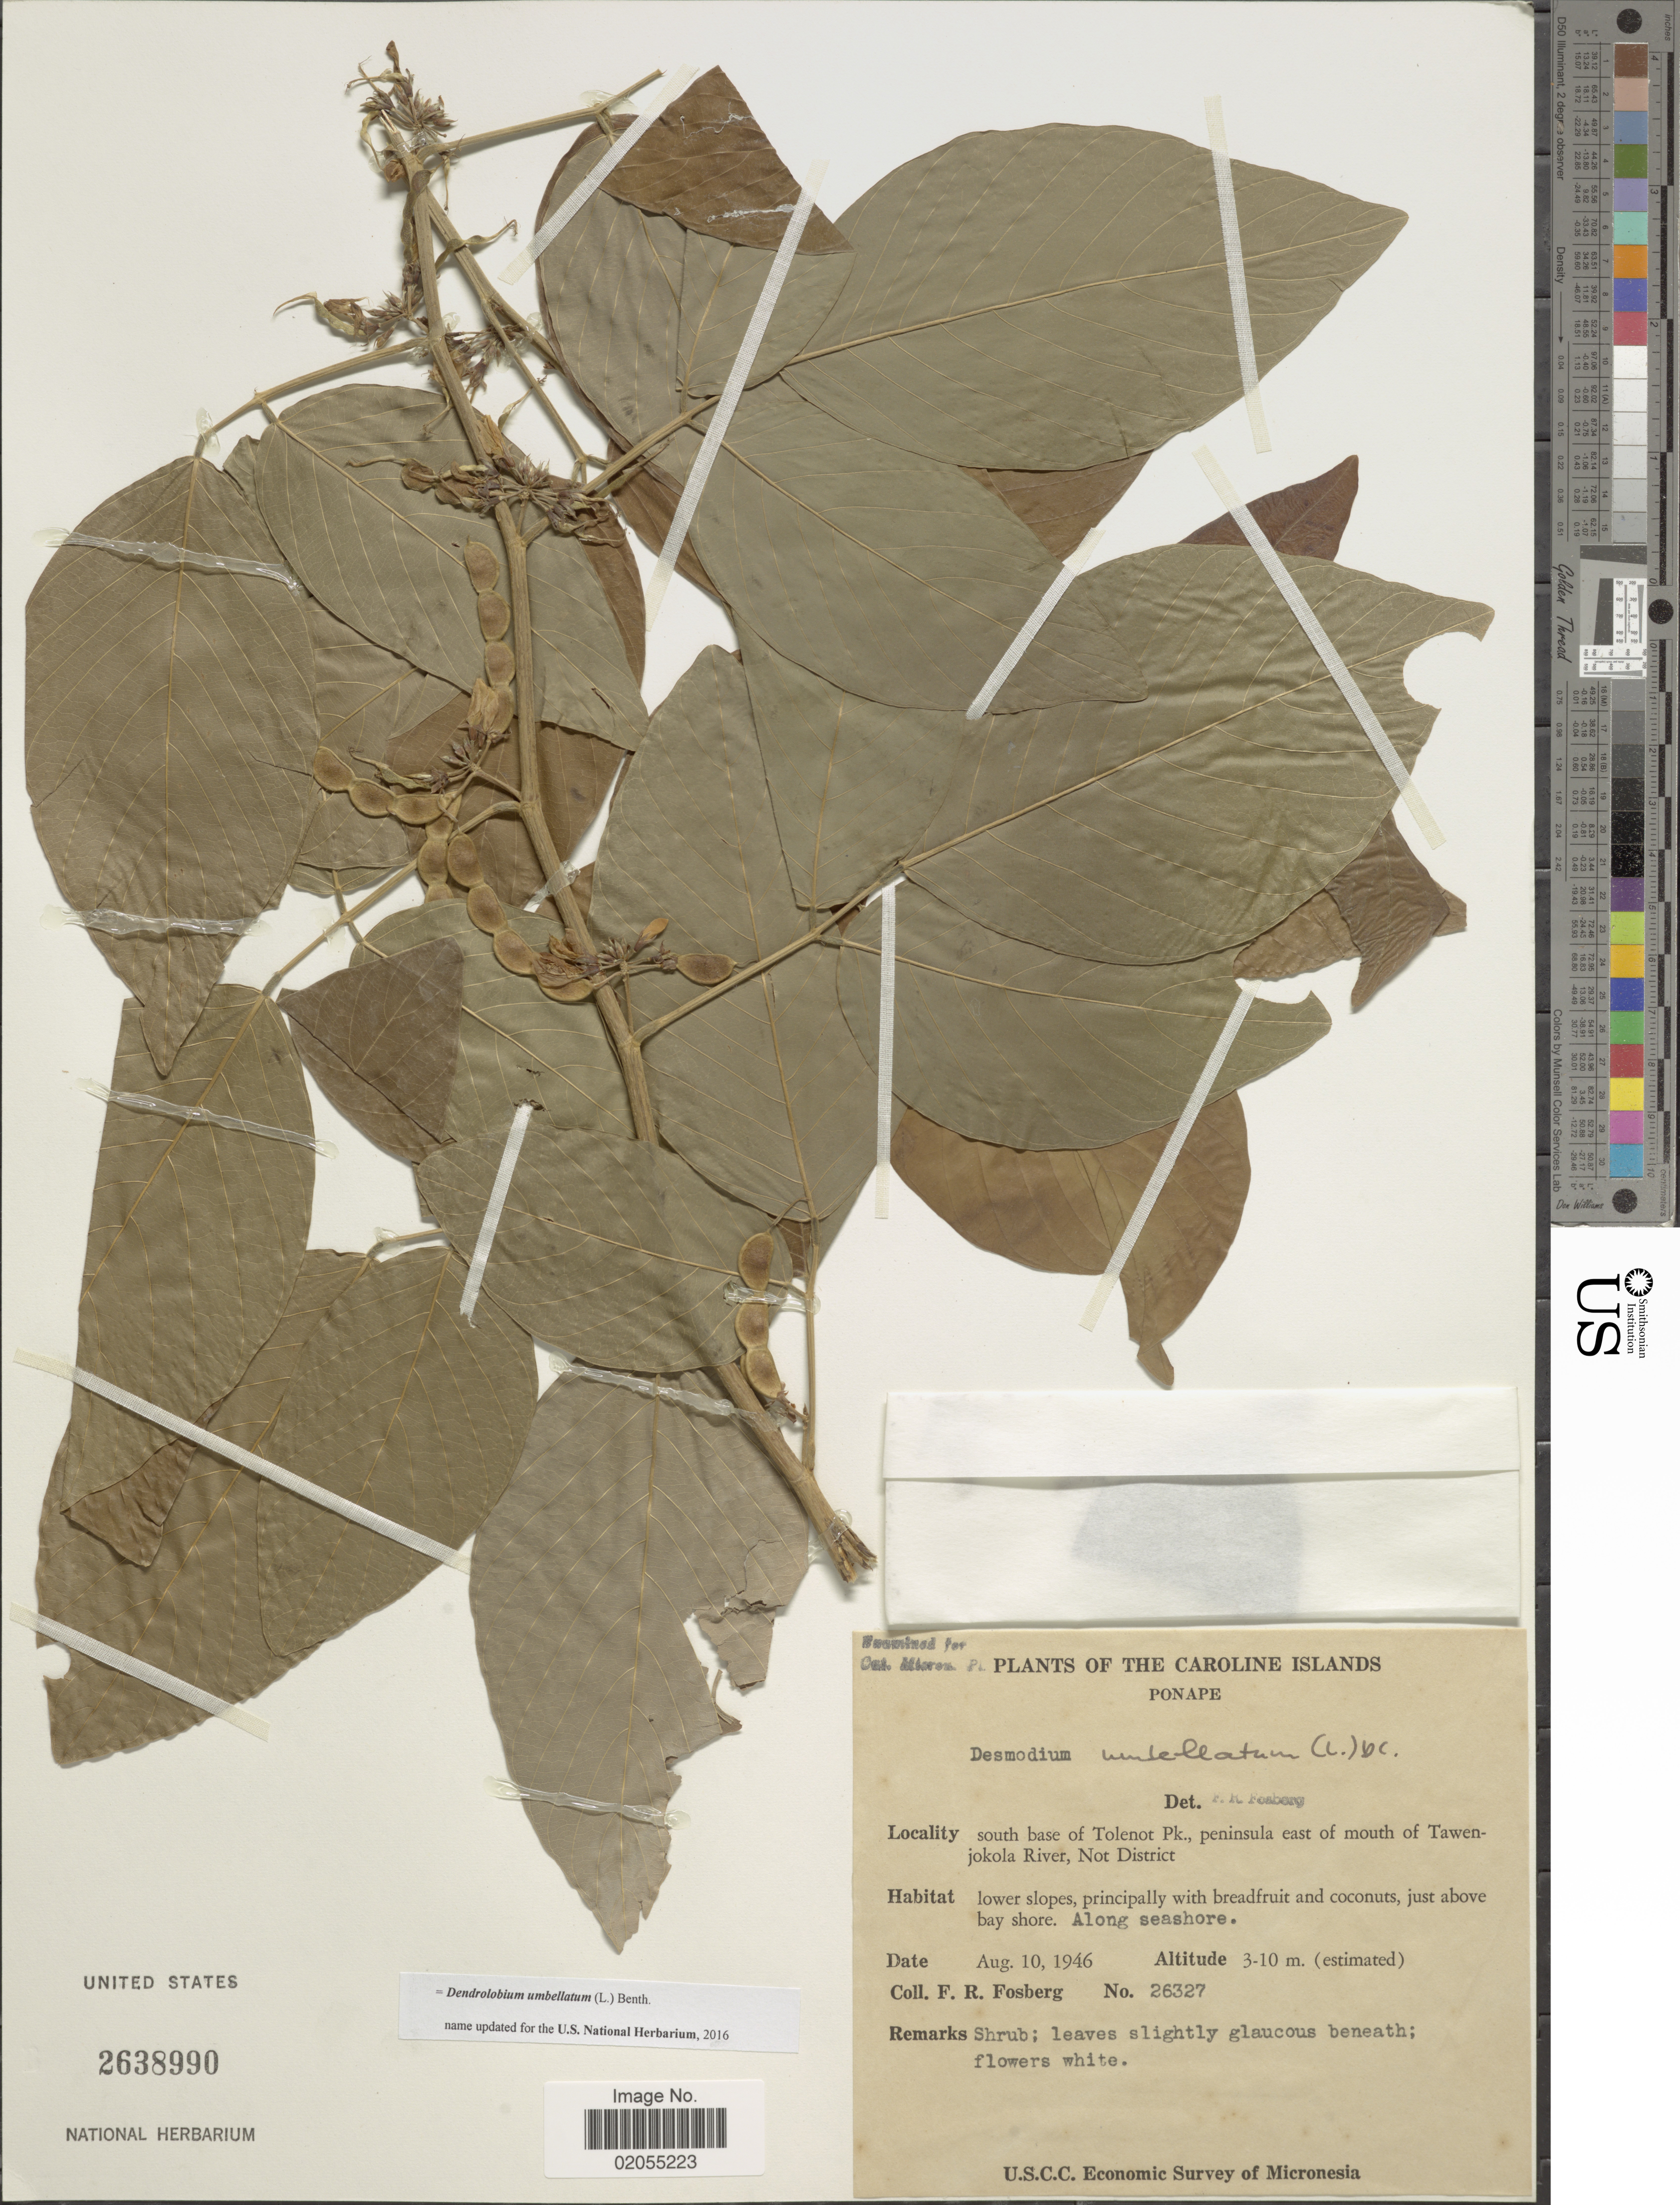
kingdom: Plantae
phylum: Tracheophyta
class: Magnoliopsida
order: Fabales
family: Fabaceae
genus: Dendrolobium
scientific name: Dendrolobium umbellatum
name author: (L.) Benth.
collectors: F. R. Fosberg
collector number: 26327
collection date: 1946-08-10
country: Micronesia, Federated States of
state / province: Pohnpei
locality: Caroline Islands, Ponape, south base of Tolenot Pk., peninsula east of mouth of Tawenjokala River, Not District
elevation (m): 3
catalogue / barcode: US 2638990